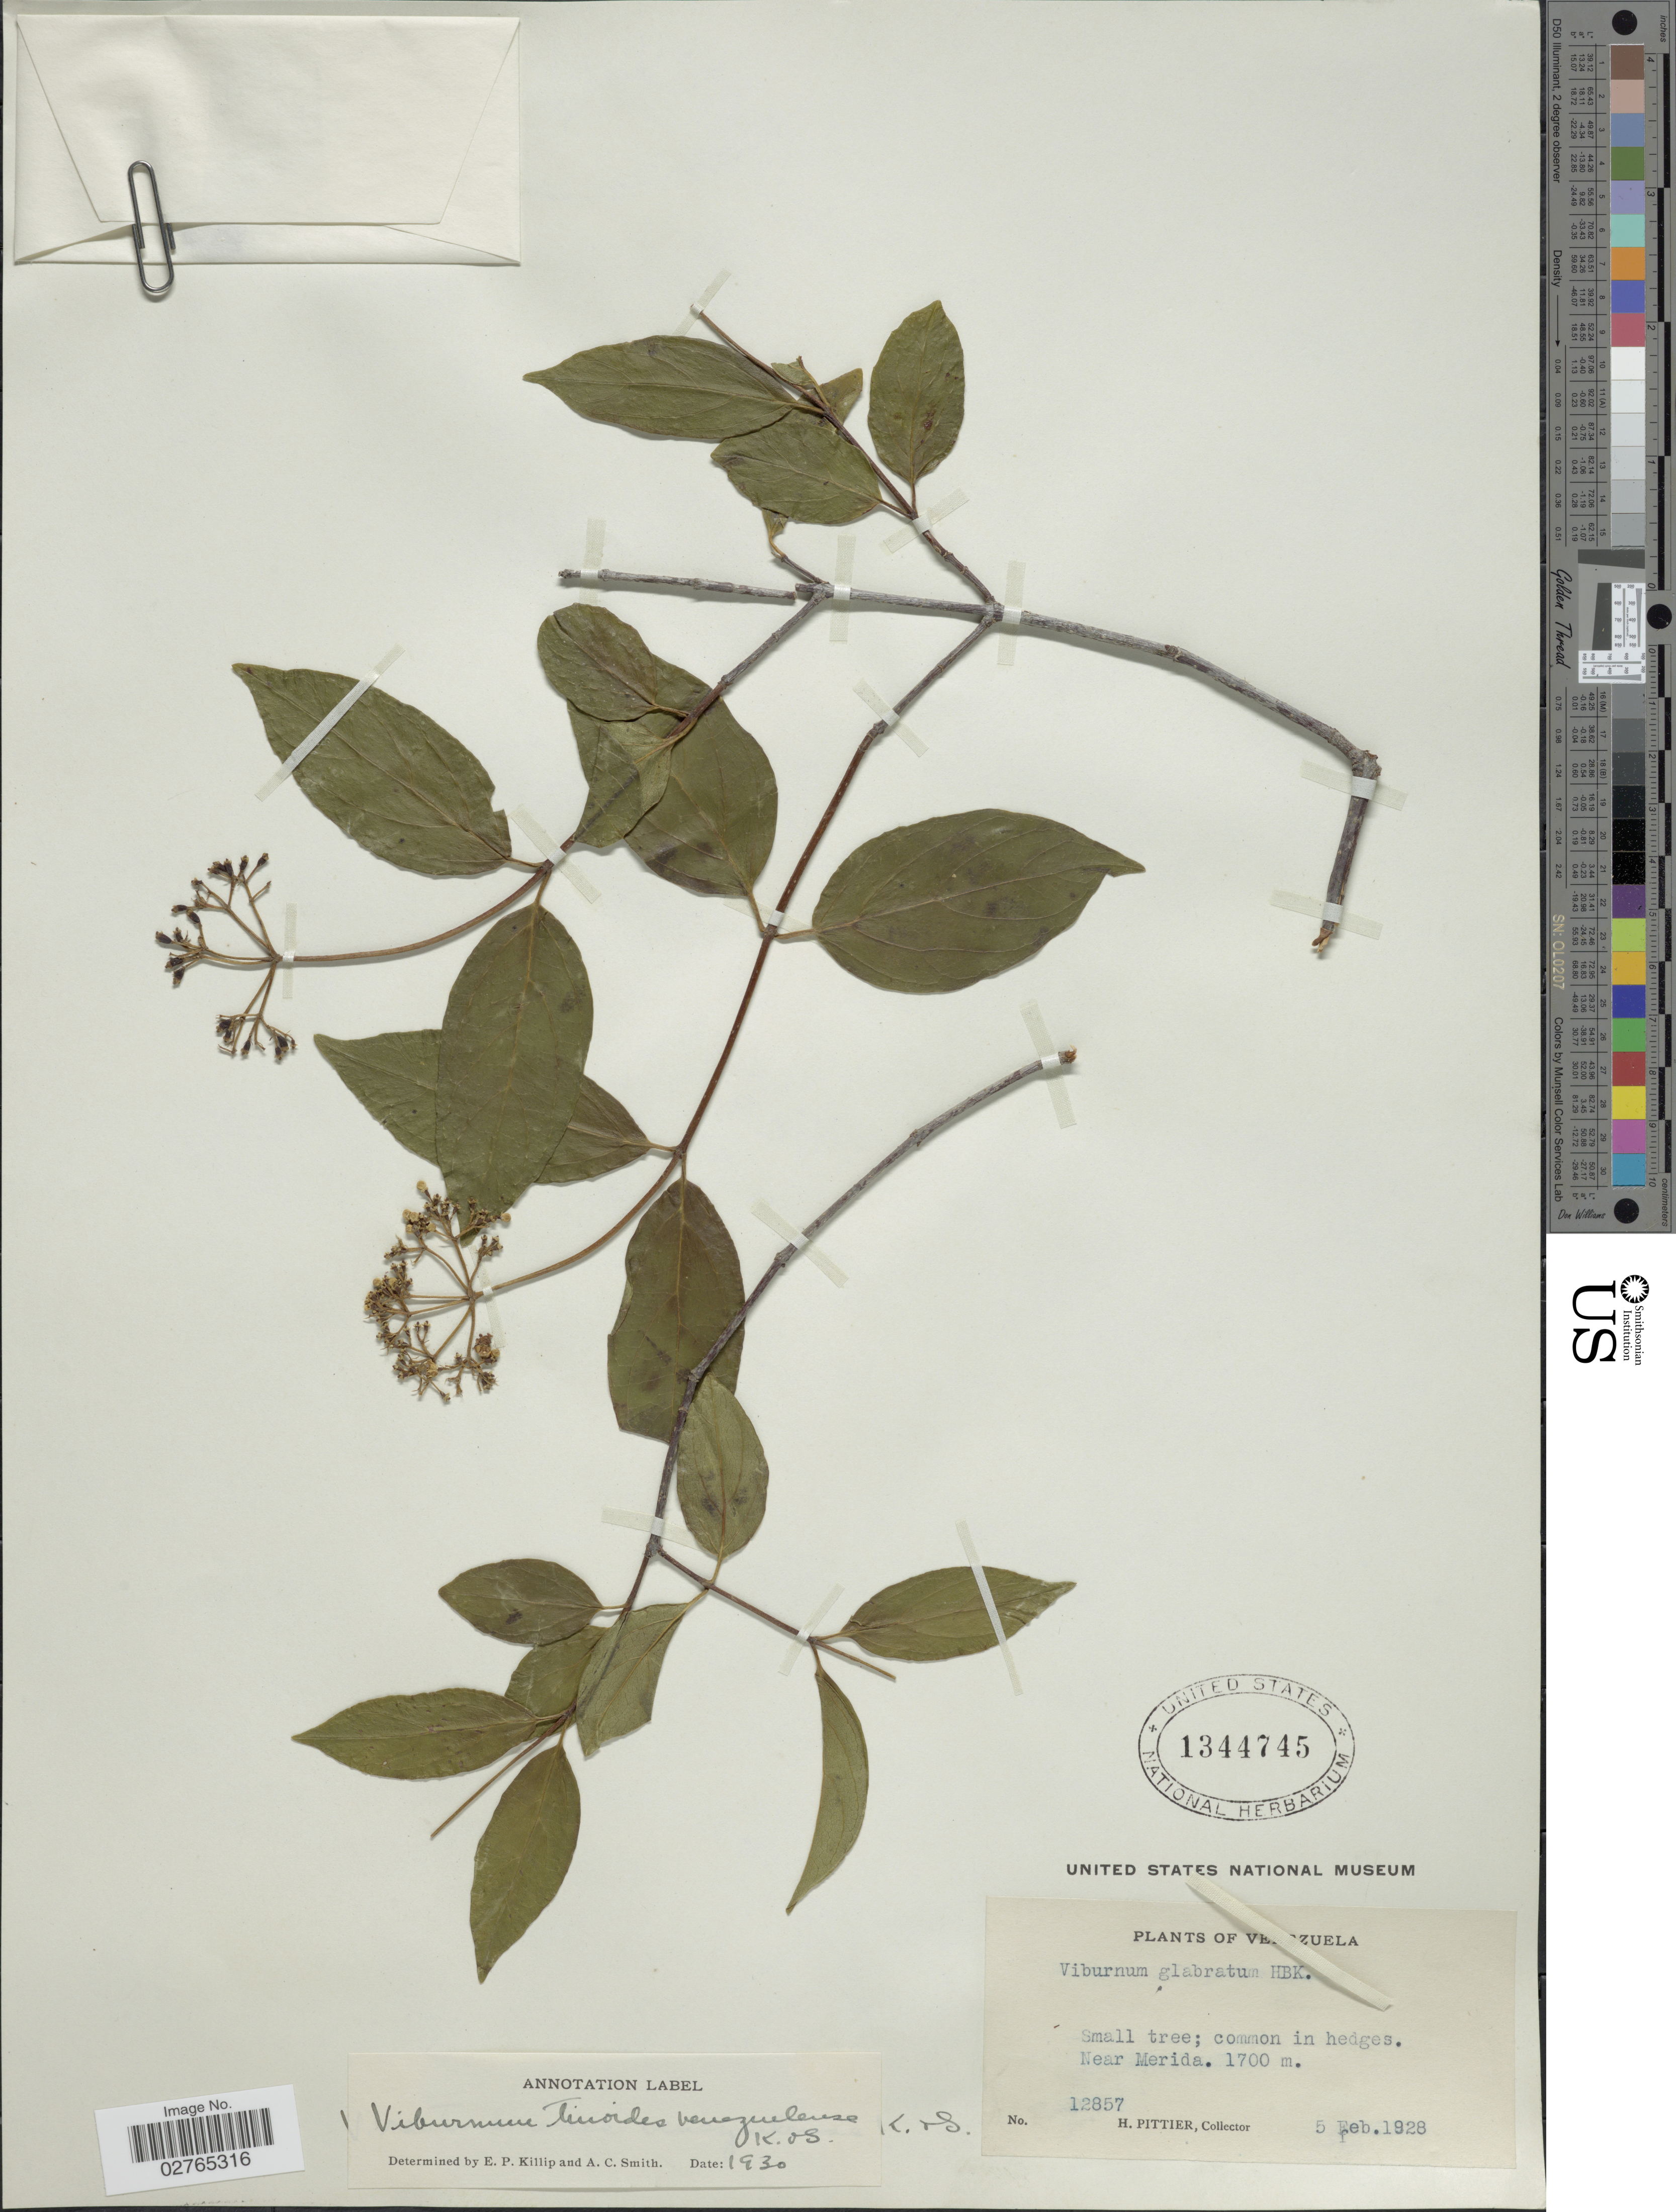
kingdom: Plantae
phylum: Tracheophyta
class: Magnoliopsida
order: Dipsacales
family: Viburnaceae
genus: Viburnum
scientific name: Viburnum tinoides var. venezuelense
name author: L. f.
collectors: H. F. Pittier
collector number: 12857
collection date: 1928-02-05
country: Venezuela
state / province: Mérida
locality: Near Merida.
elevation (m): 1700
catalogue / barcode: US 1344745